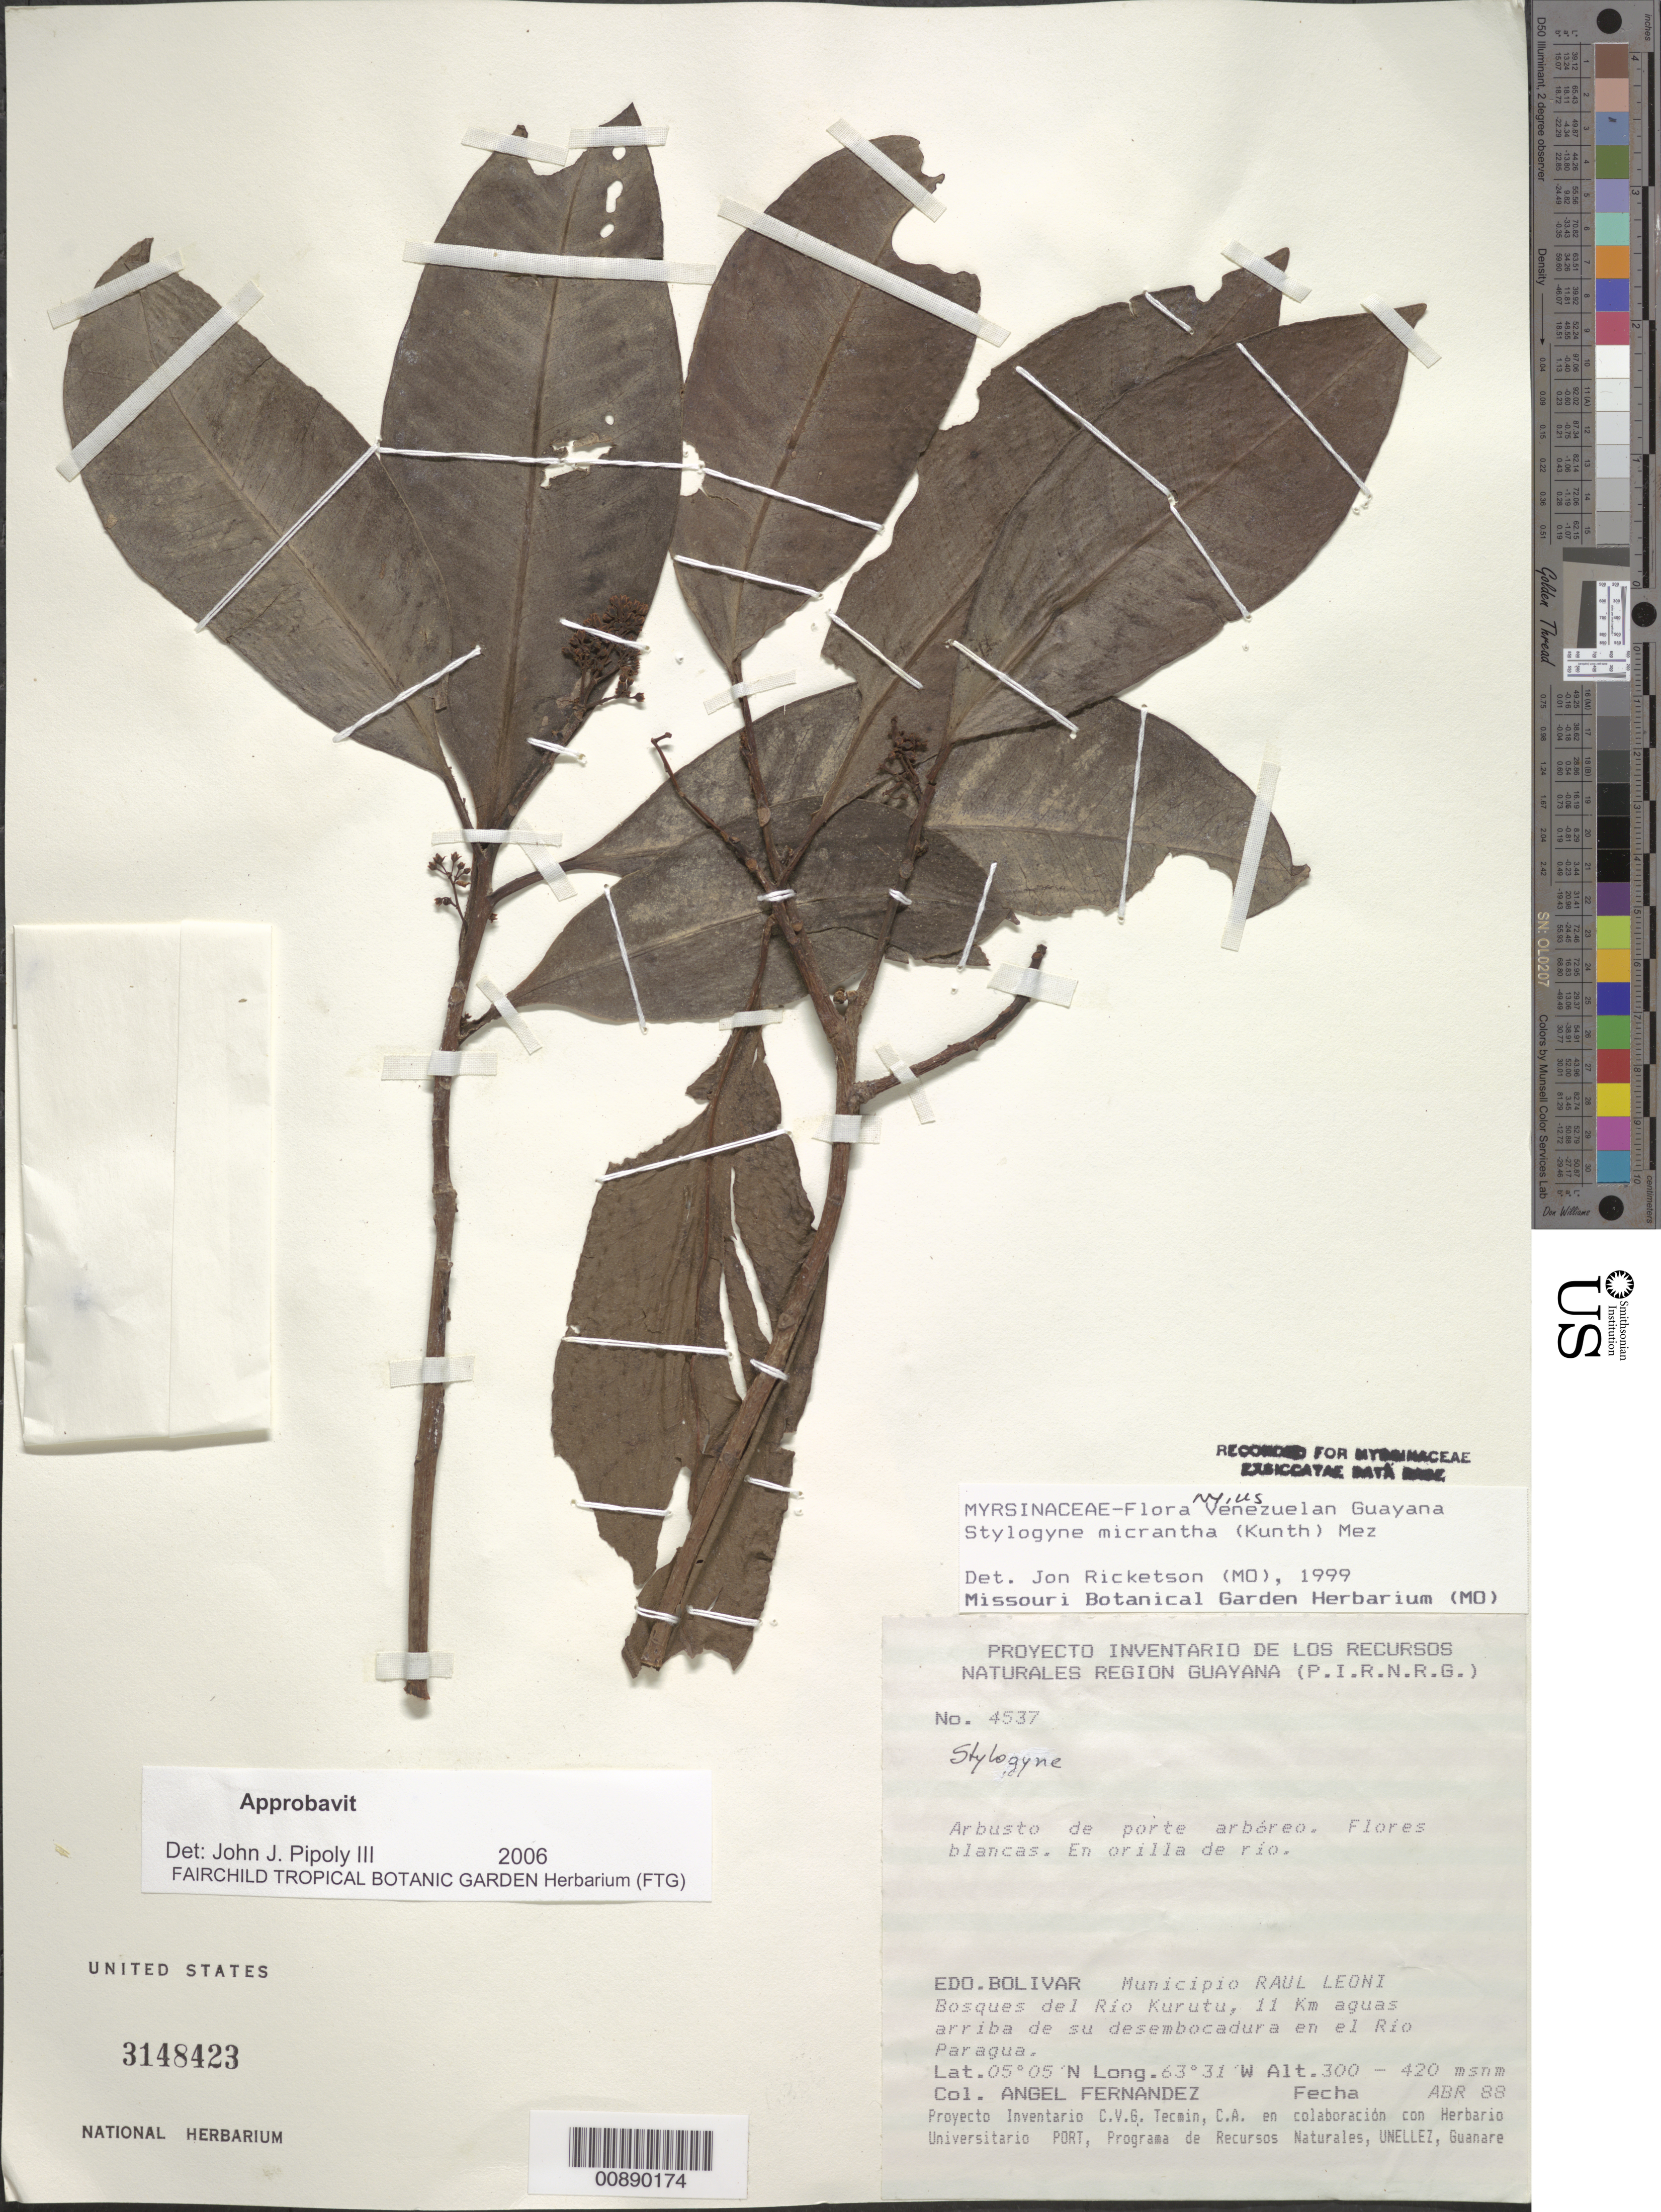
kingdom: Plantae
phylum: Tracheophyta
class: Magnoliopsida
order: Ericales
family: Primulaceae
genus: Stylogyne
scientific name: Stylogyne micrantha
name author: (Kunth) Mez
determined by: Pipoly, J. J., III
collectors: A. Fernández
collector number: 4537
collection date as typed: Apr-88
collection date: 1988-04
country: Venezuela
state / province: Bolívar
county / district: Angostura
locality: Mun. Raúl Leoni [=Angostura], Río Kurutu, 11 km aguas arriba de su desembocadura en el Río Paragua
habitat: Orilla de río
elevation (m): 300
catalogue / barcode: US 3148423